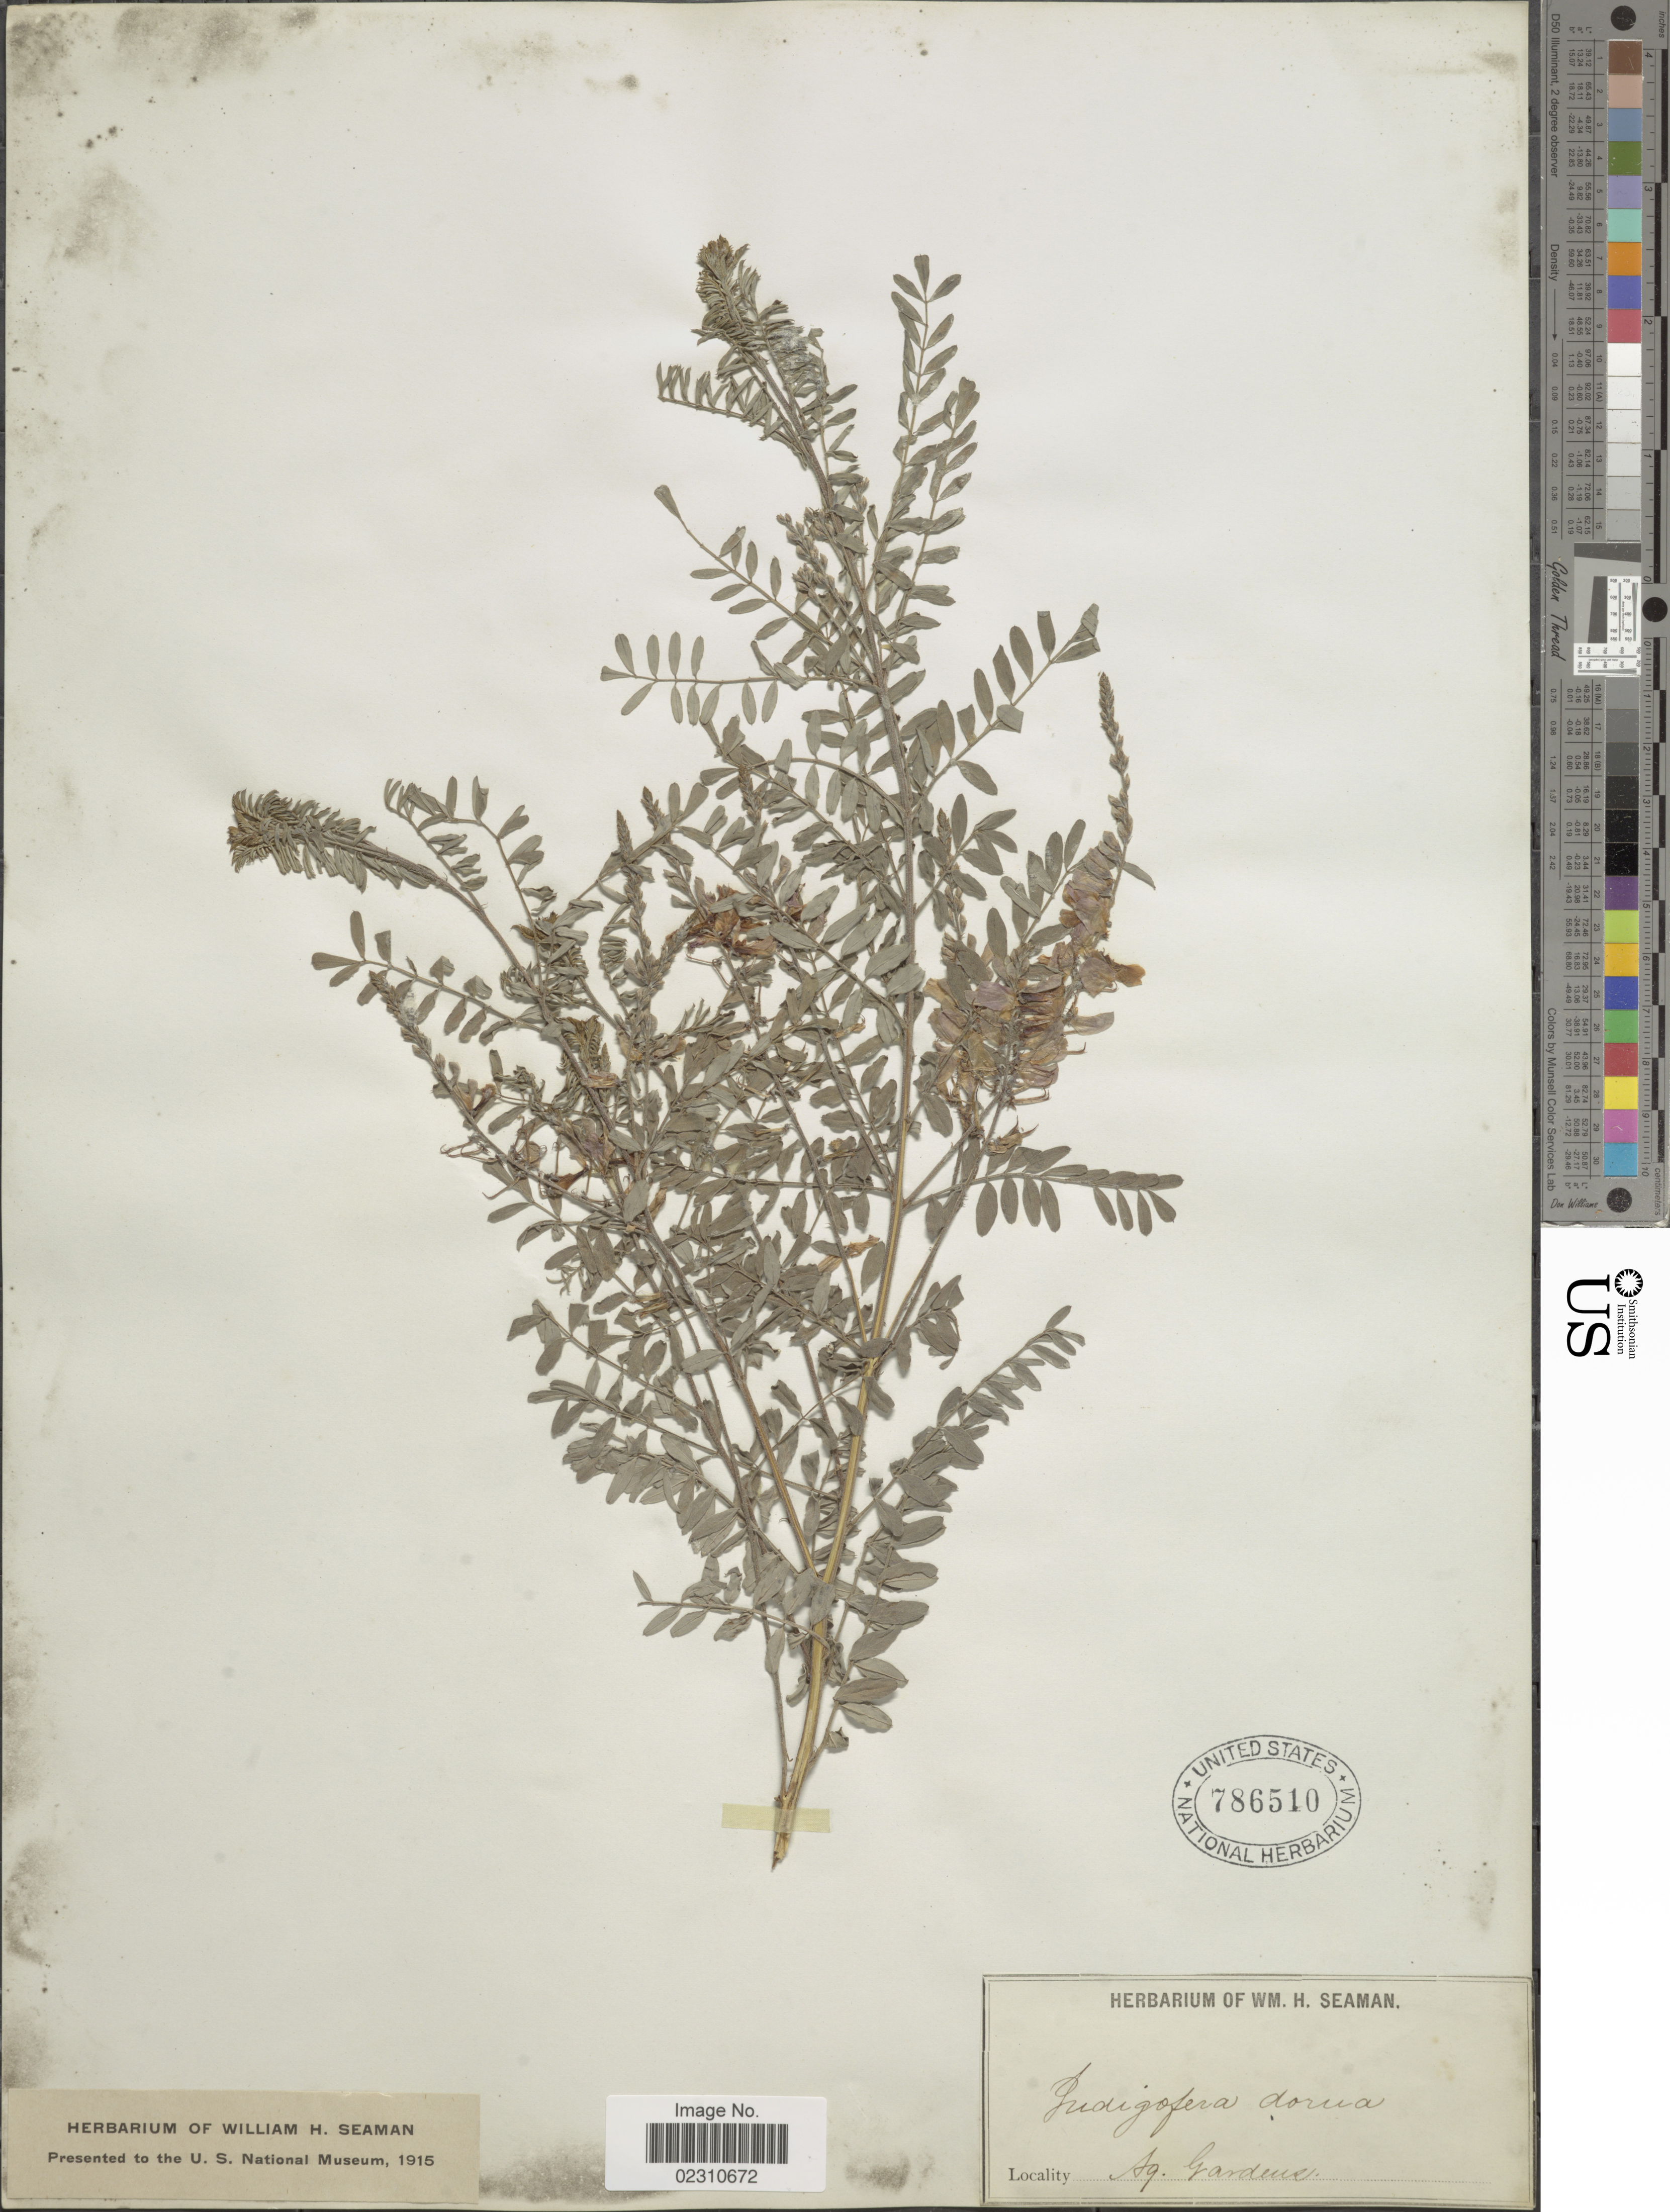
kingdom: Plantae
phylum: Tracheophyta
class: Magnoliopsida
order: Fabales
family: Fabaceae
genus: Indigofera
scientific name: Indigofera dosua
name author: Buch.-Ham. ex D. Don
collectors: A. P. Gardner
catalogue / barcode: US 786510